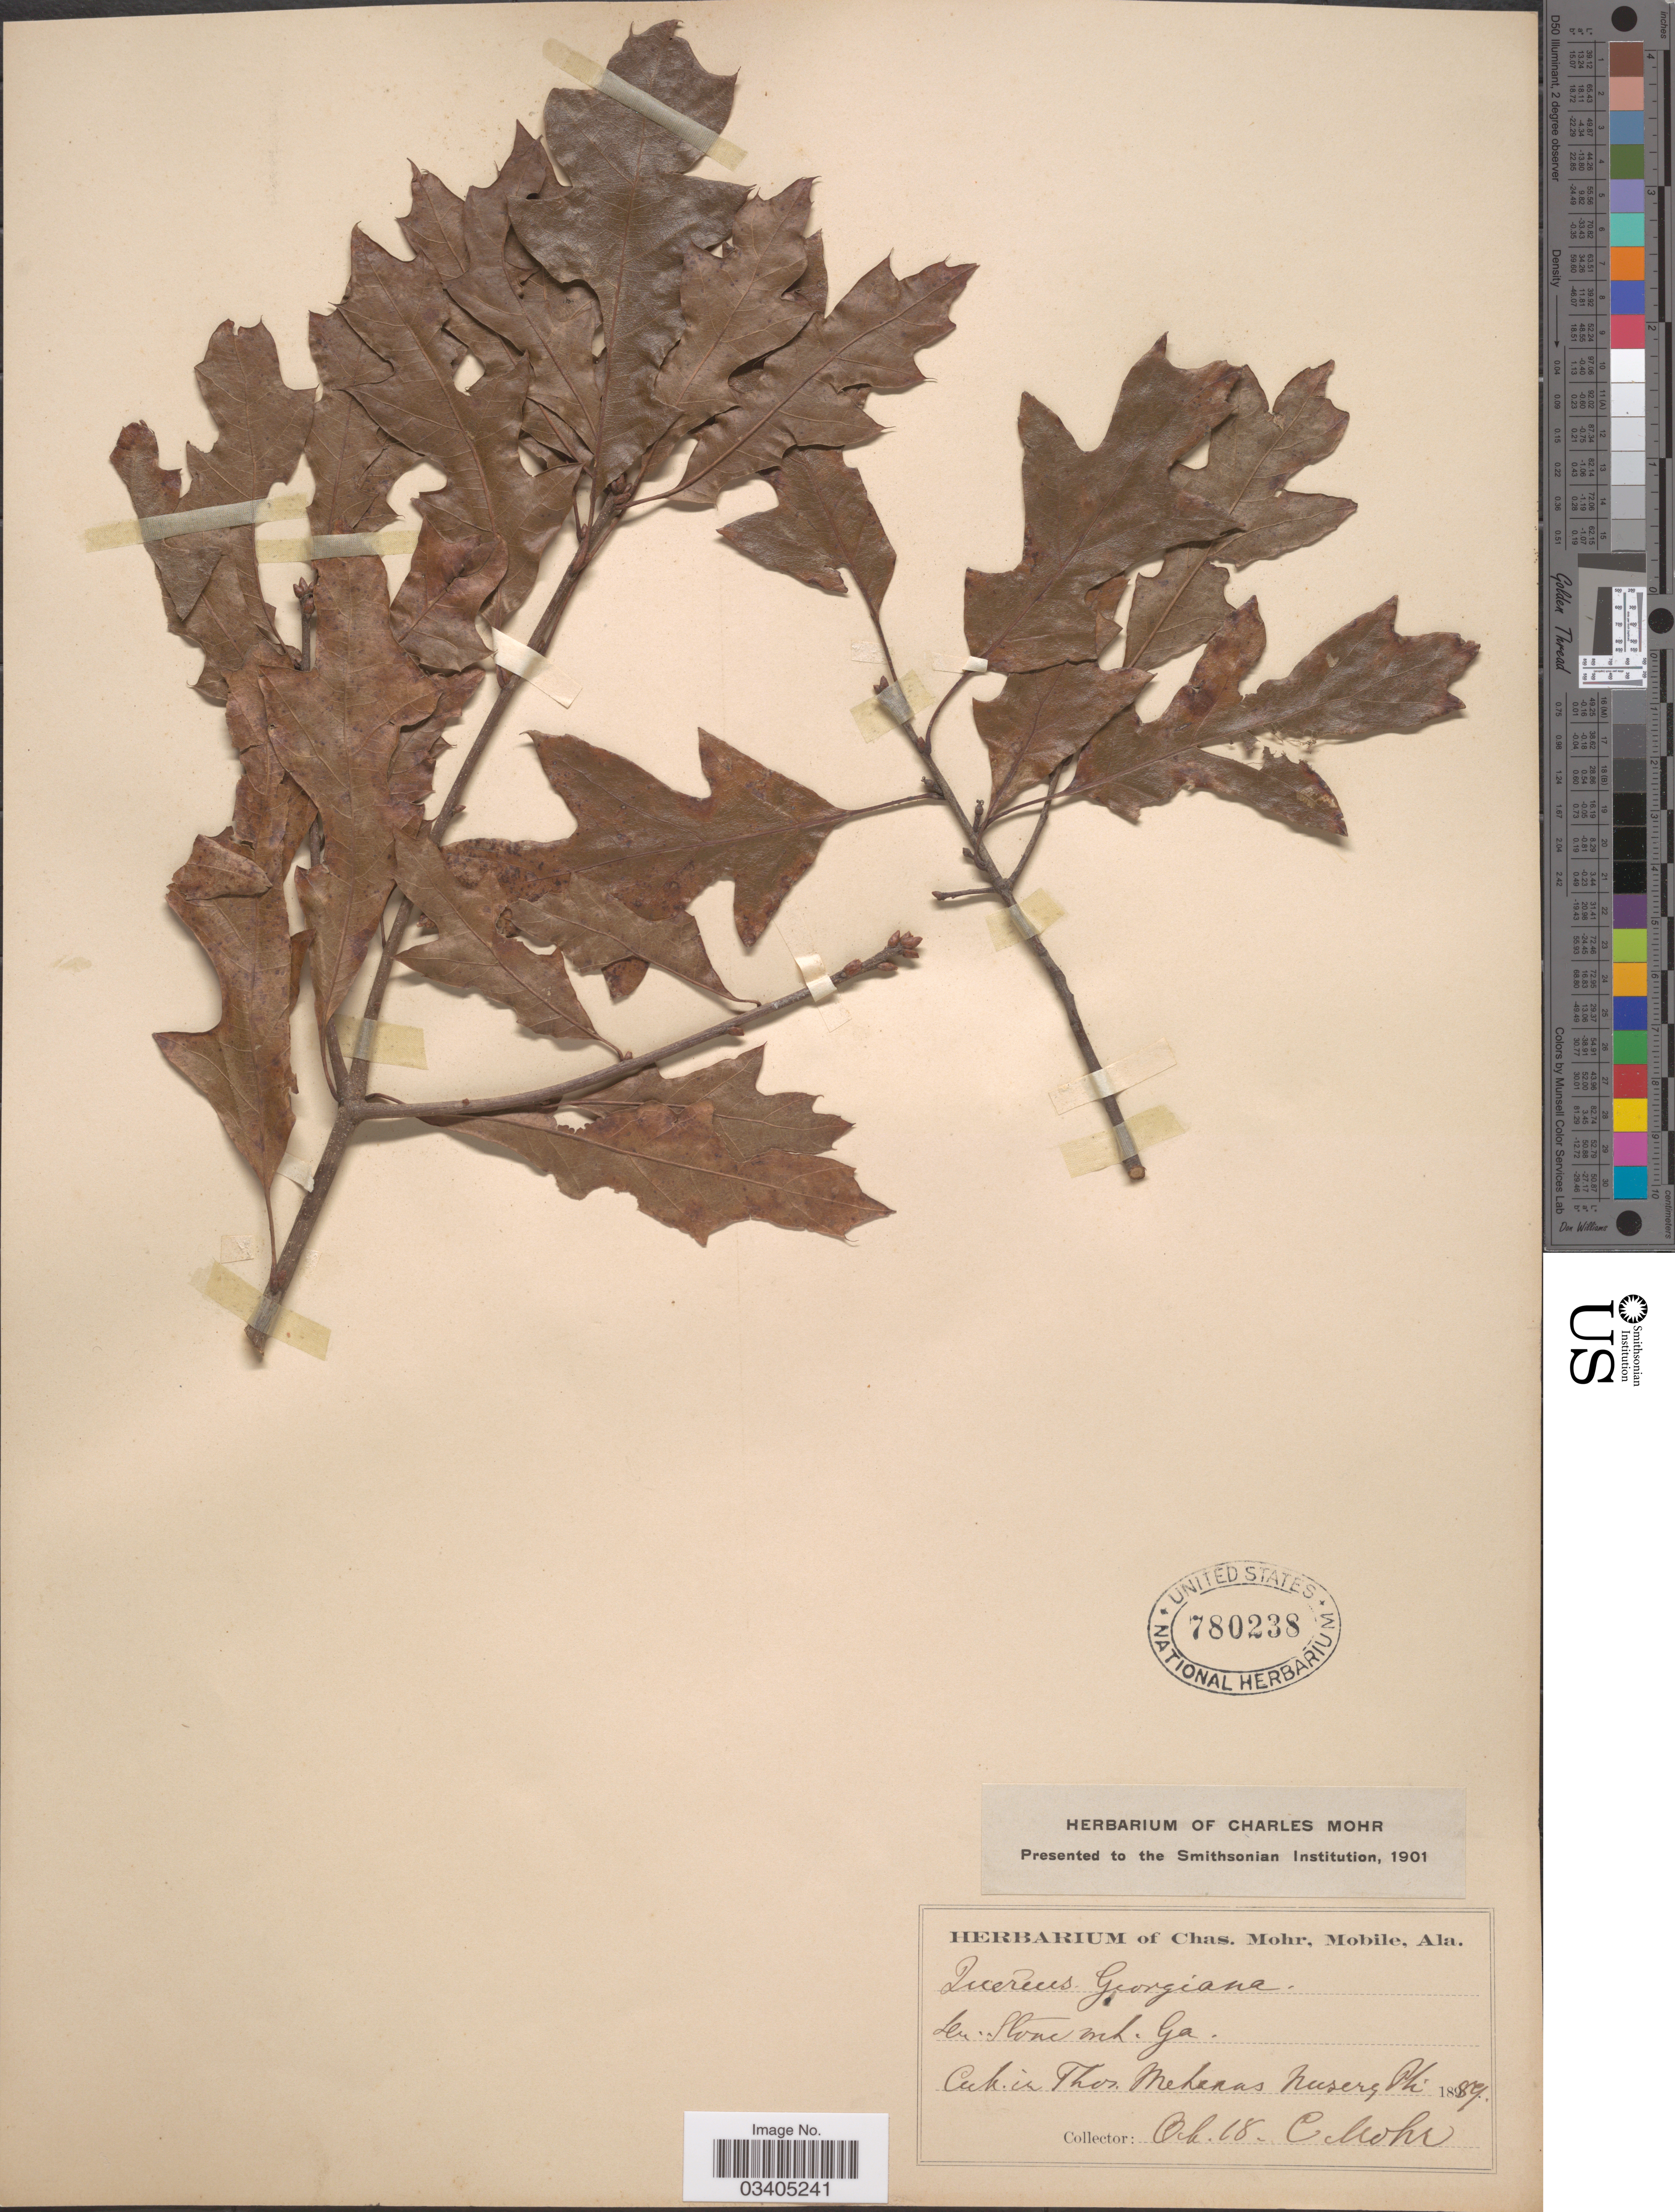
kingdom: Plantae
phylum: Tracheophyta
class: Magnoliopsida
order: Fagales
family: Fagaceae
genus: Quercus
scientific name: Quercus georgiana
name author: M.A. Curtis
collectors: Mohr, C. T. (herbarium)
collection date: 1889-10-18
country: United States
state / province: Georgia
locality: Thos. Meehan Nursery Ph.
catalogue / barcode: US 780238